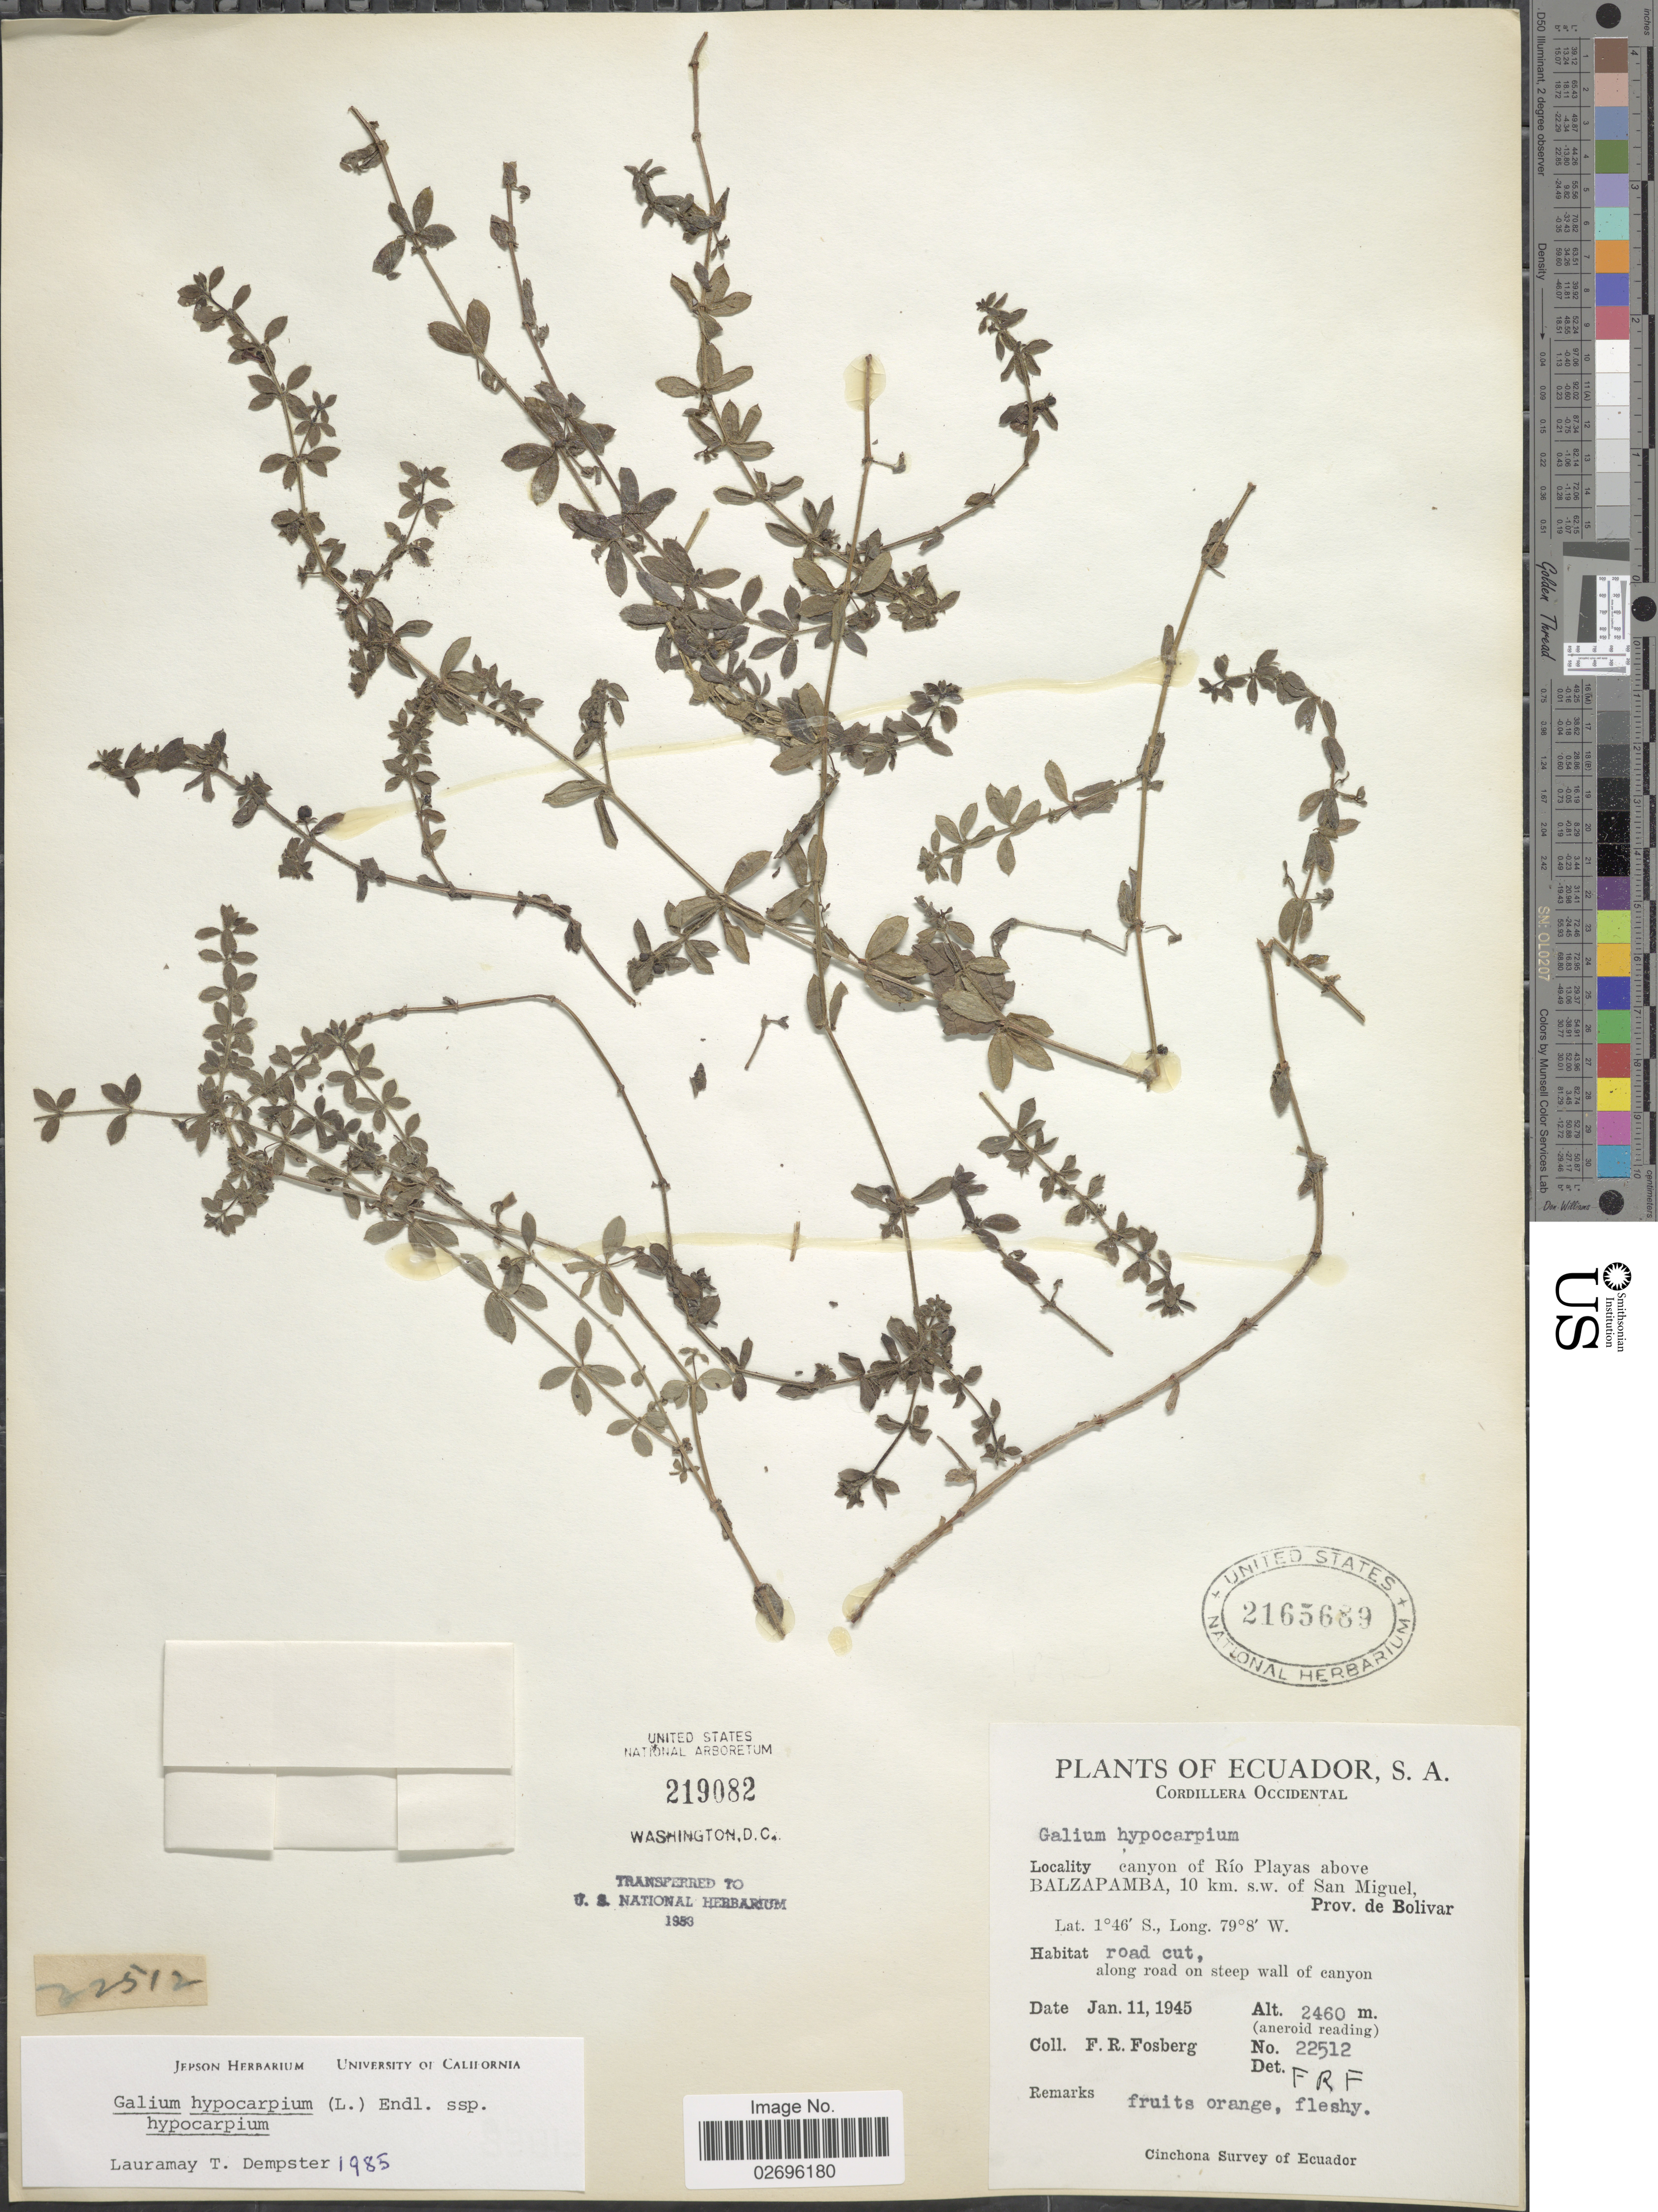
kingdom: Plantae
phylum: Tracheophyta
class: Magnoliopsida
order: Gentianales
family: Rubiaceae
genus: Galium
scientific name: Galium hypocarpium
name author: (L.) Endl. ex Griseb.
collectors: F. R. Fosberg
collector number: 22512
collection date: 1945-01-11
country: Ecuador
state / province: Bolívar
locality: Cordillera Occidental. Canyon of Río Playas above Balzapamba, 10 km. s.w. of San Miguel.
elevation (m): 2460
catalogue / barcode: US 2165689